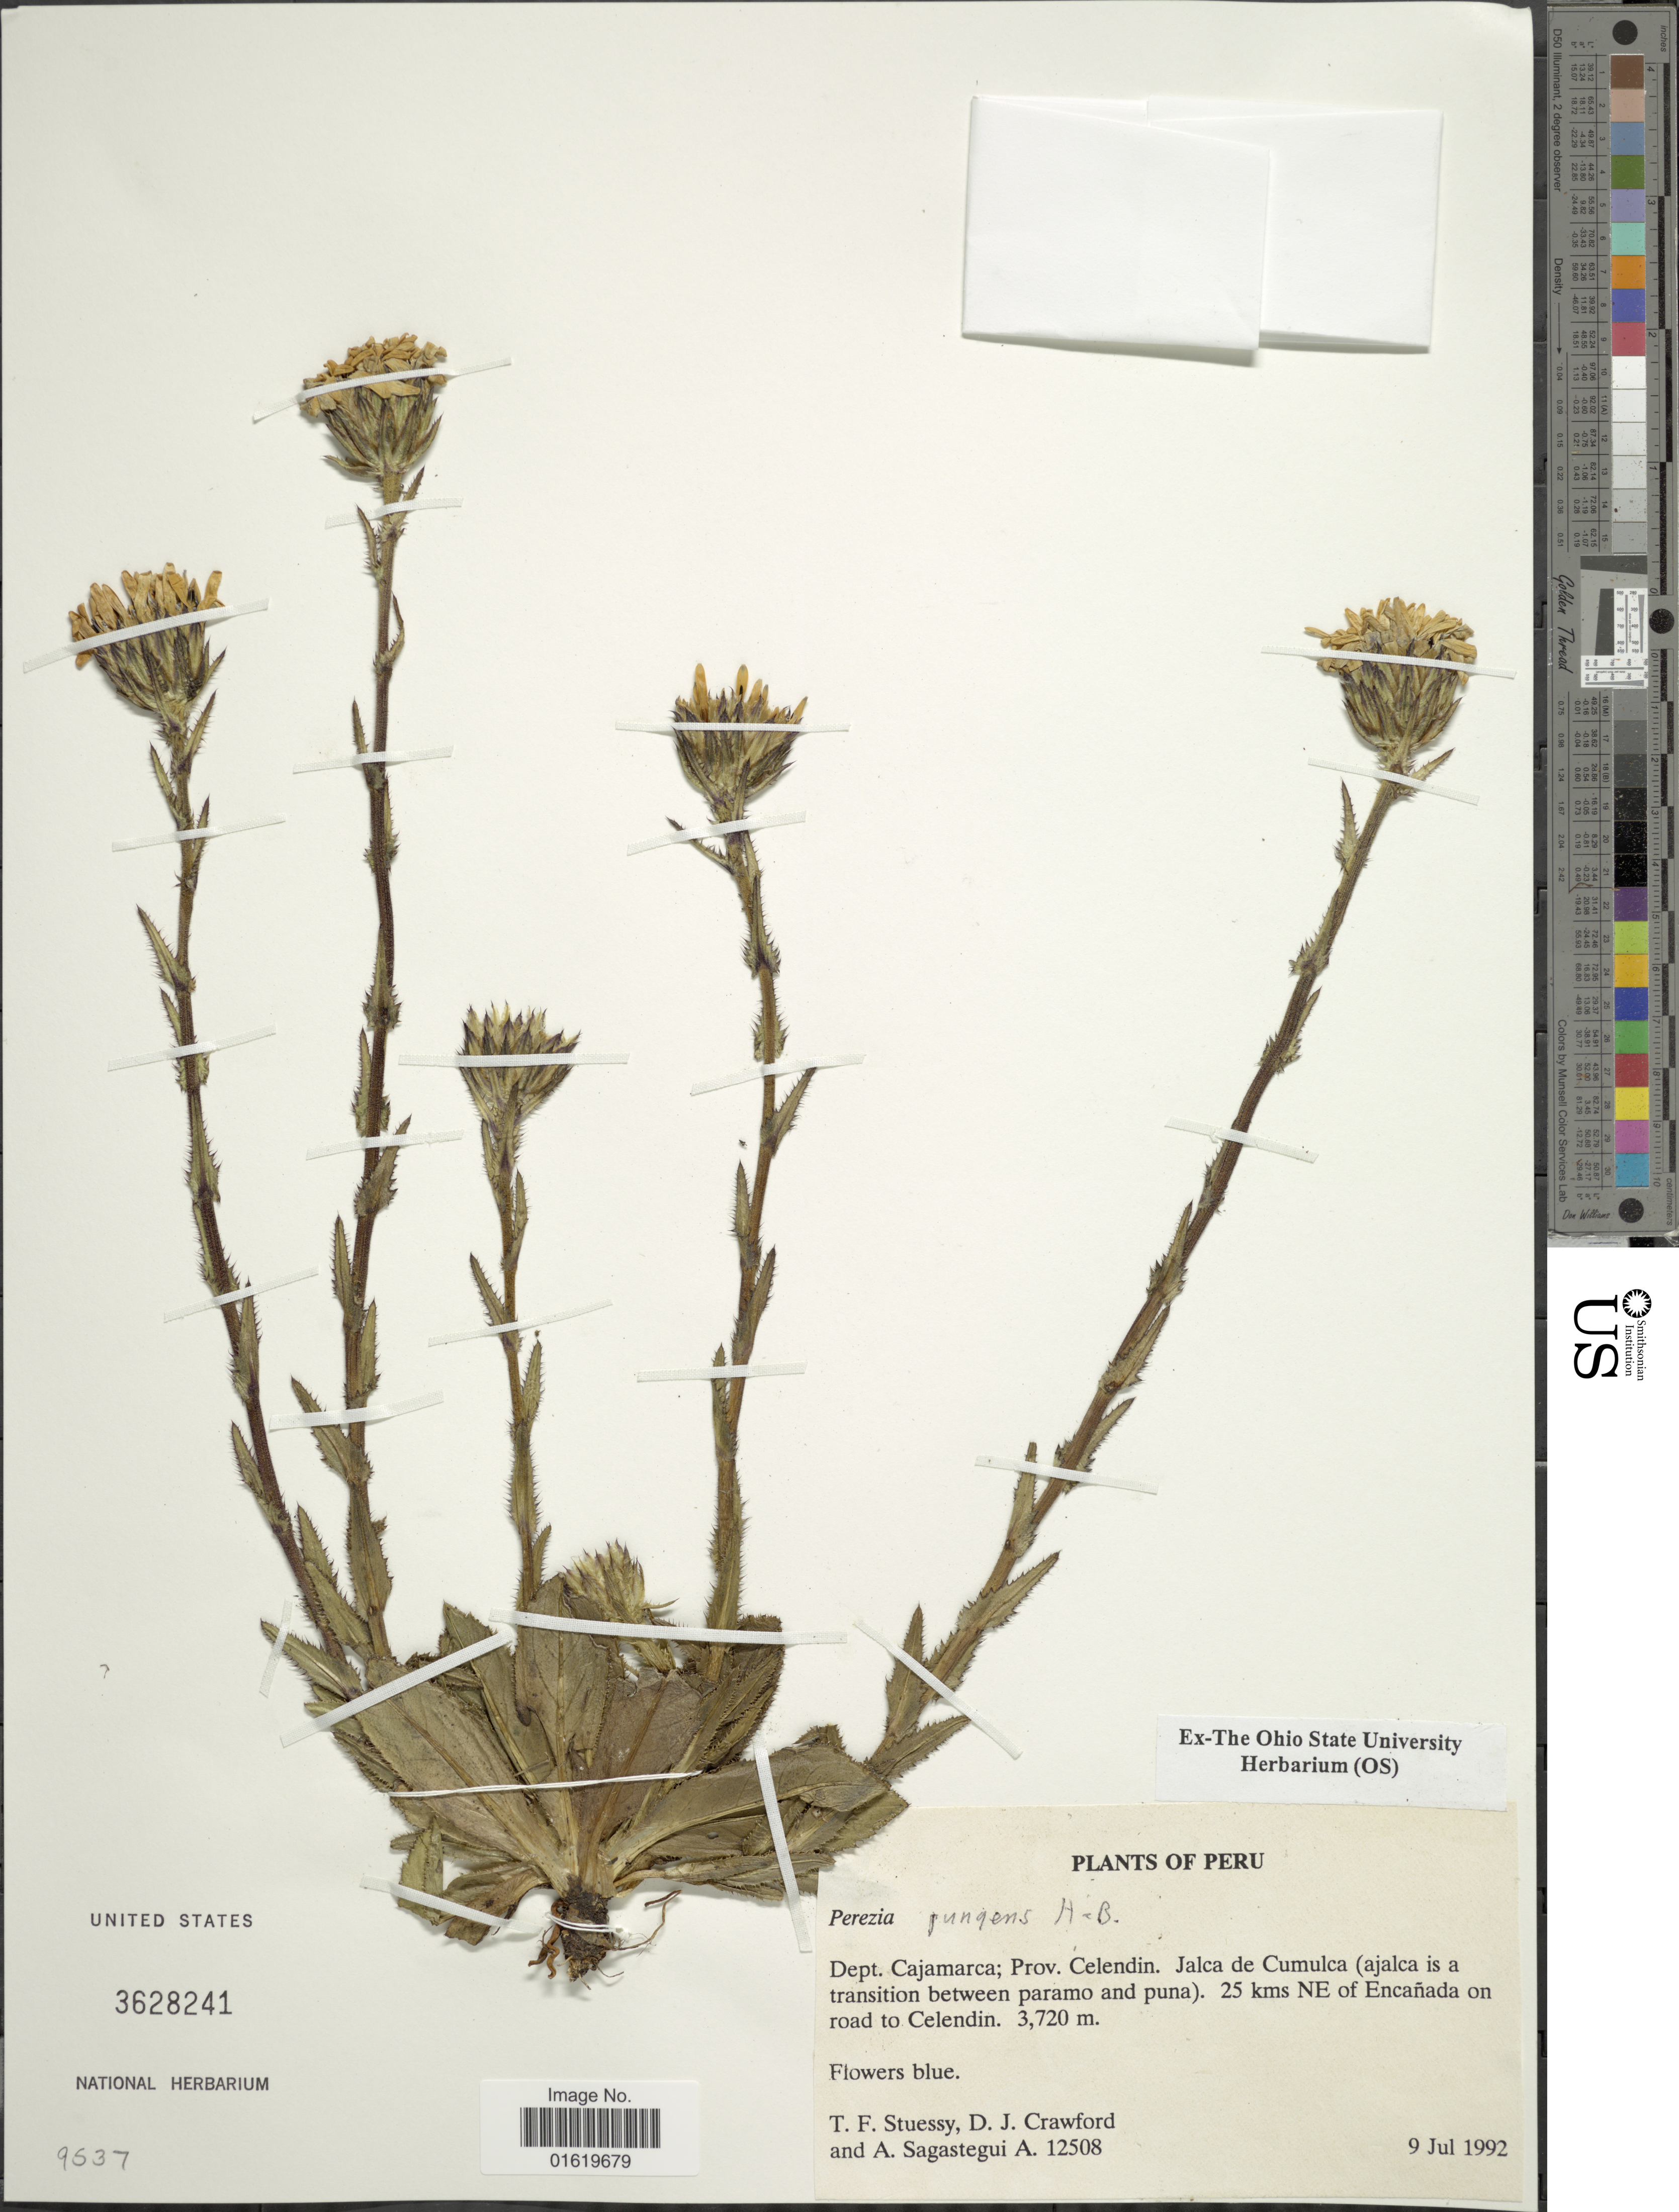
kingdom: Plantae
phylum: Tracheophyta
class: Magnoliopsida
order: Asterales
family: Asteraceae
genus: Perezia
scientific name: Perezia pungens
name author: (Humb. & Bonpl.) Less.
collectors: T. Stuessy, D. Crawford & A. Sagástegui A.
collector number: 12508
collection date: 1992-07-09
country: Peru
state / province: Cajamarca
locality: Dept. Cajamarca; Prov. Celendin. Jalca de Cumulca (ajalca is a transition between paramo and puna). 25 kms NE of Encañada on road to Celendin.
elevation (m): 3720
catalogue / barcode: US 3628241